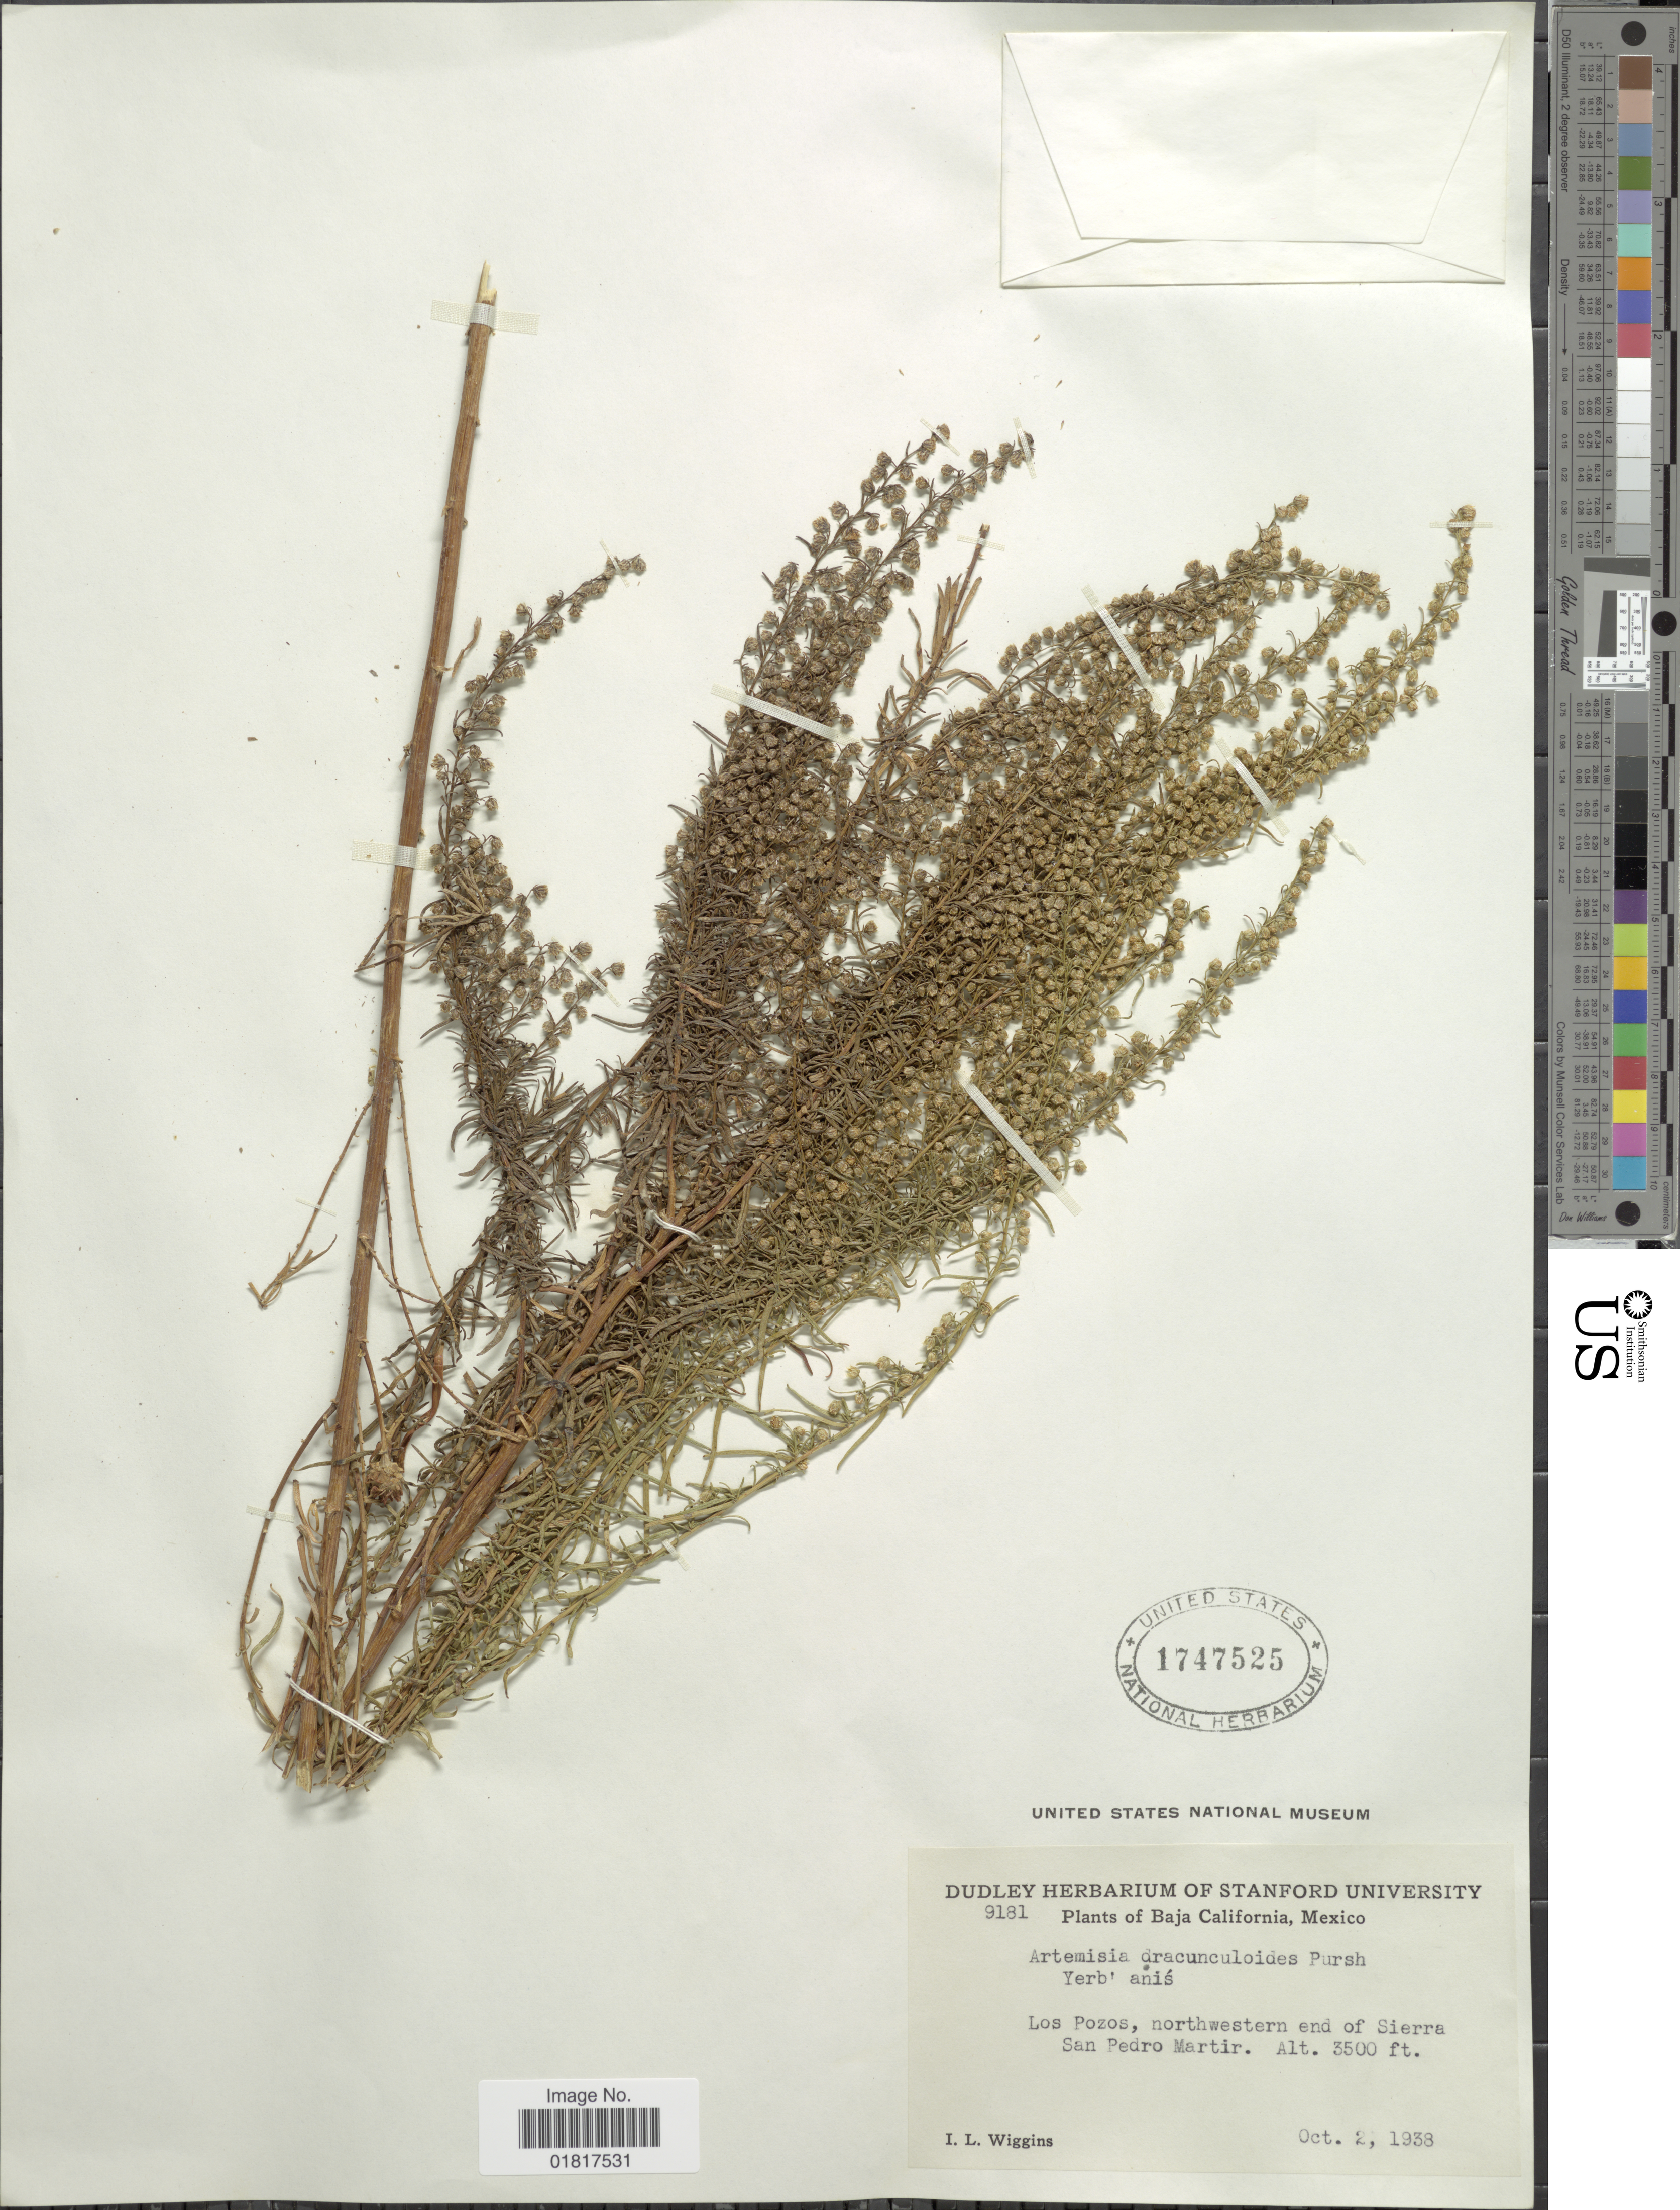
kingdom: Plantae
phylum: Tracheophyta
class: Magnoliopsida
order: Asterales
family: Asteraceae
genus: Artemisia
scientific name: Artemisia dracunculoides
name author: Pursh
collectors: I. L. Wiggins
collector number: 9181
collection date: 1938-10-02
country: Mexico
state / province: Baja California Norte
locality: Los Pozos, northwestermn end of Sierra San Pedro Martir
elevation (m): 1067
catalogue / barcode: US 1747525